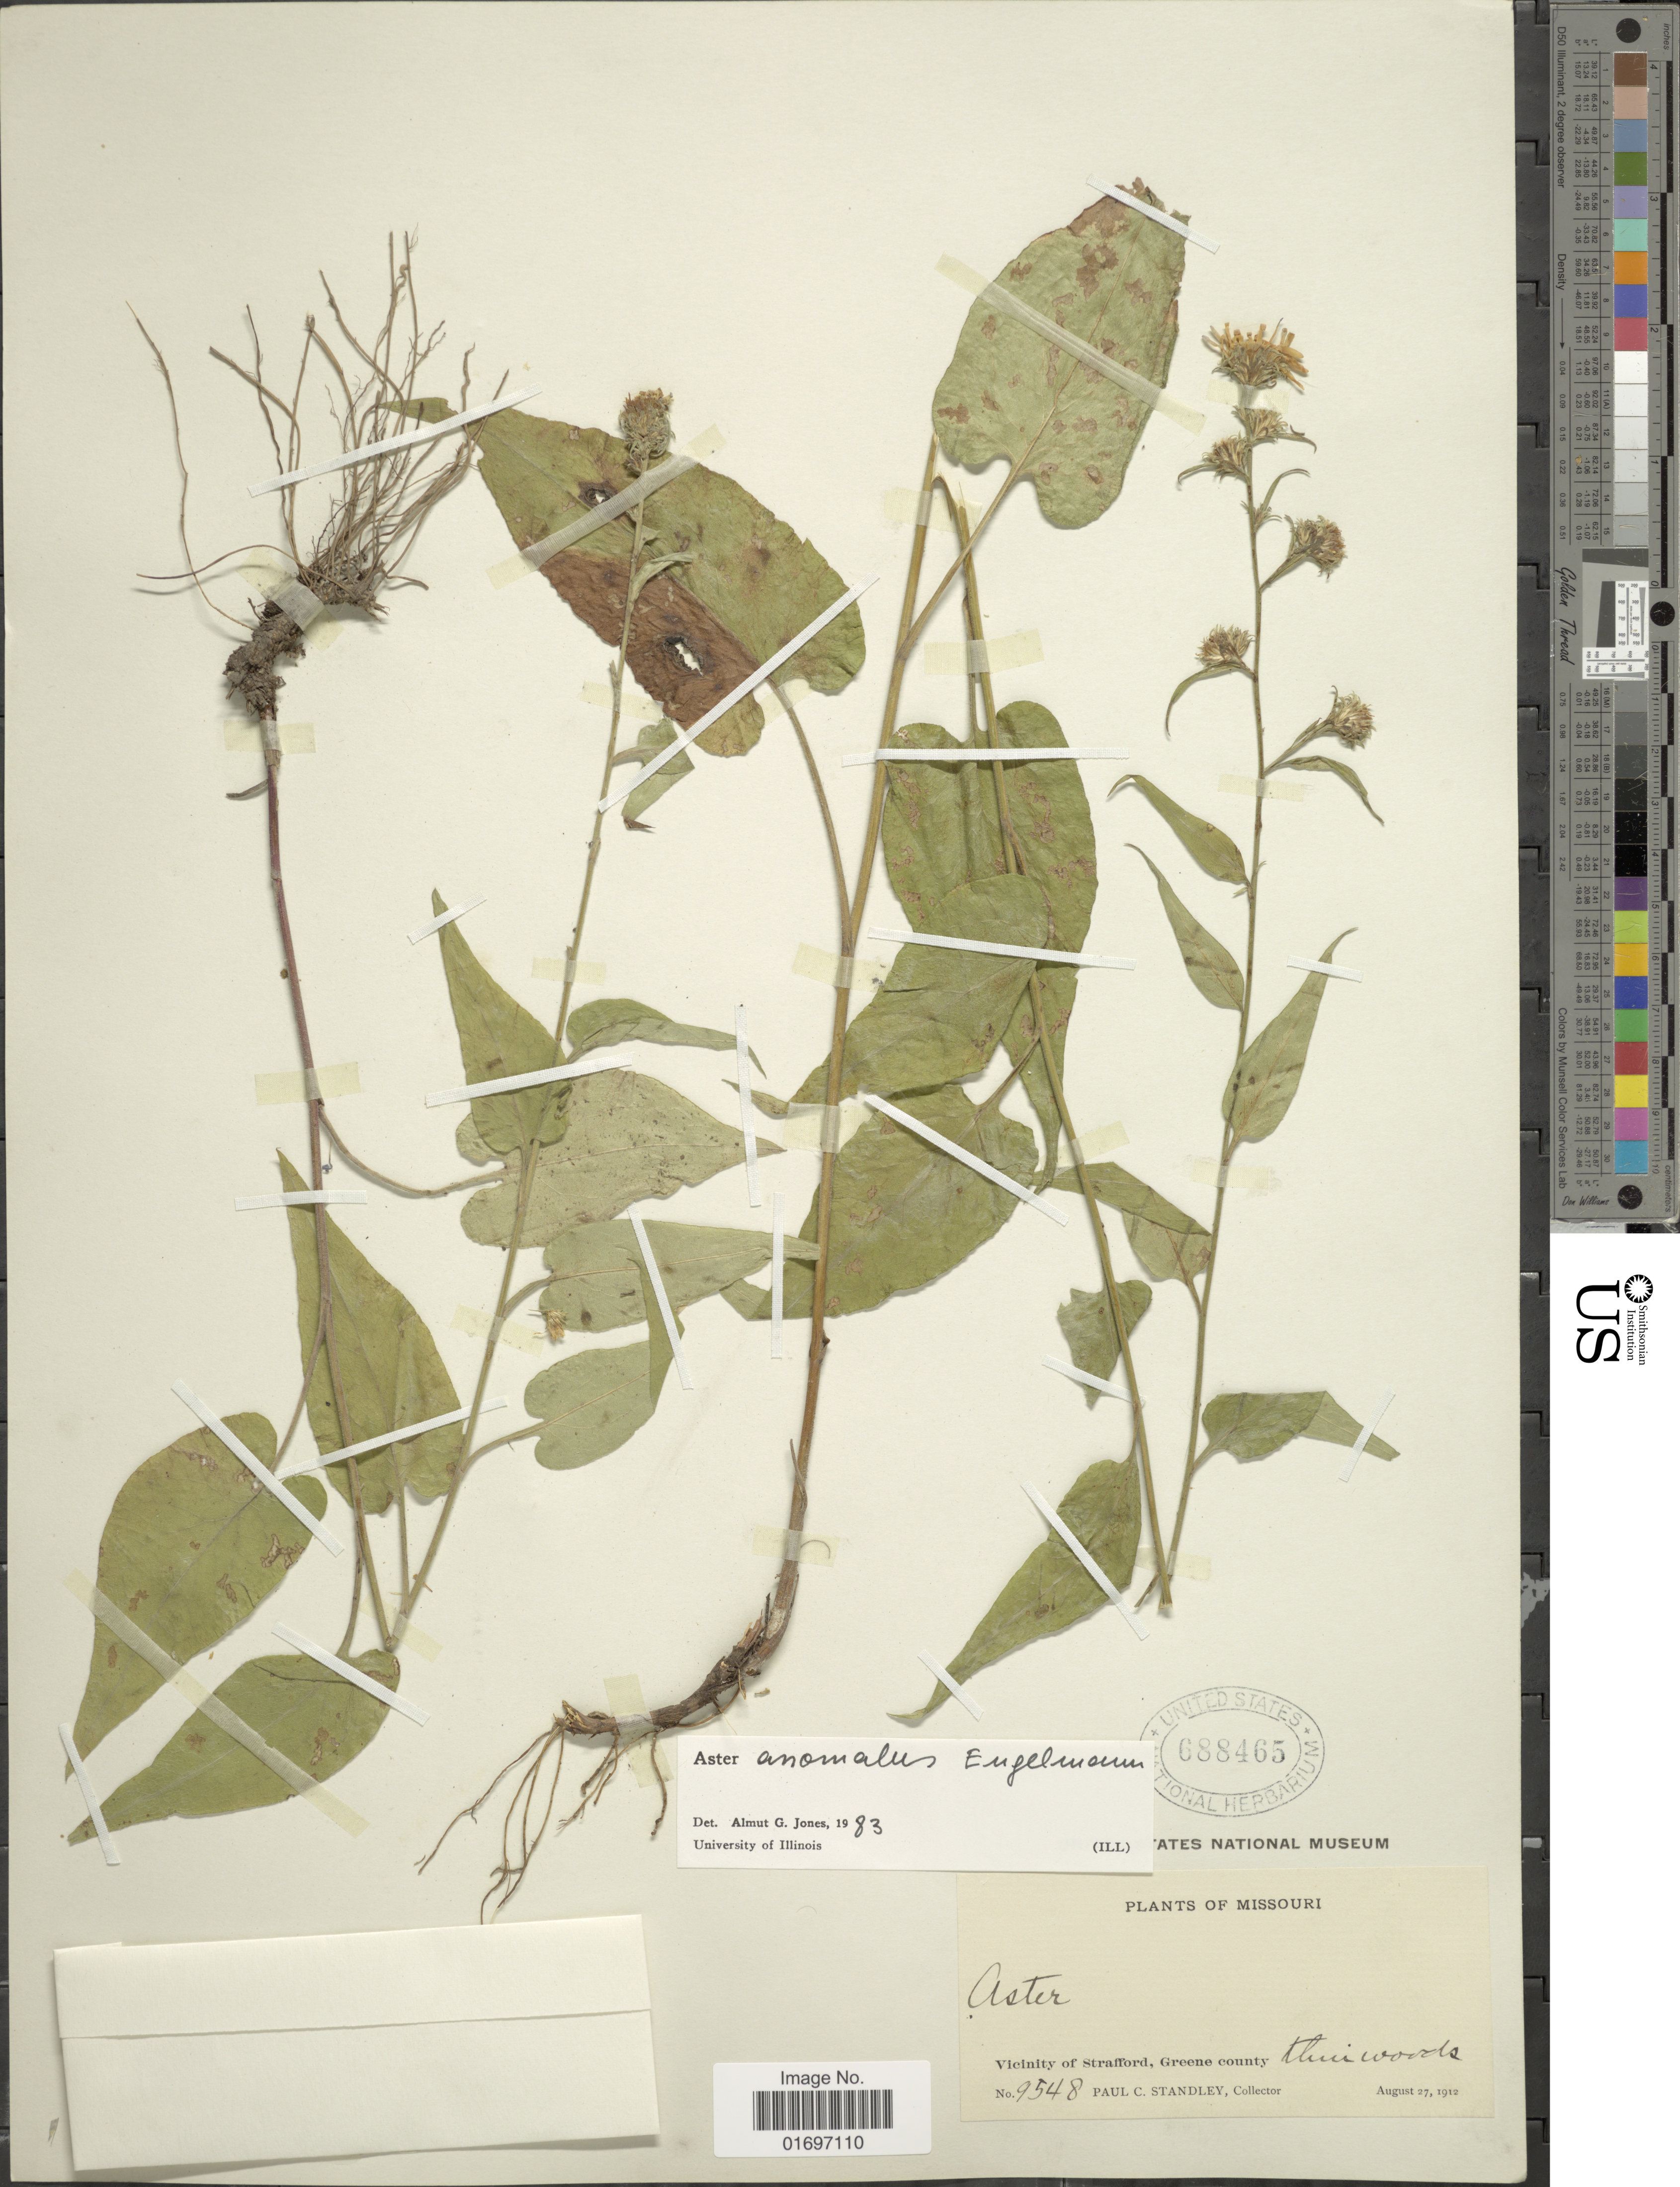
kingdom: Plantae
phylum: Tracheophyta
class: Magnoliopsida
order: Asterales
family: Asteraceae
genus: Symphyotrichum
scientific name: Symphyotrichum anomalum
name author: (Engelm.) G.L. Nesom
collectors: P. C. Standley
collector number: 9548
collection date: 1912-08-27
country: United States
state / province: Missouri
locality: Missouri. Vicinity of Strafford, Greene county, thin woods.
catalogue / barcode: US 688465